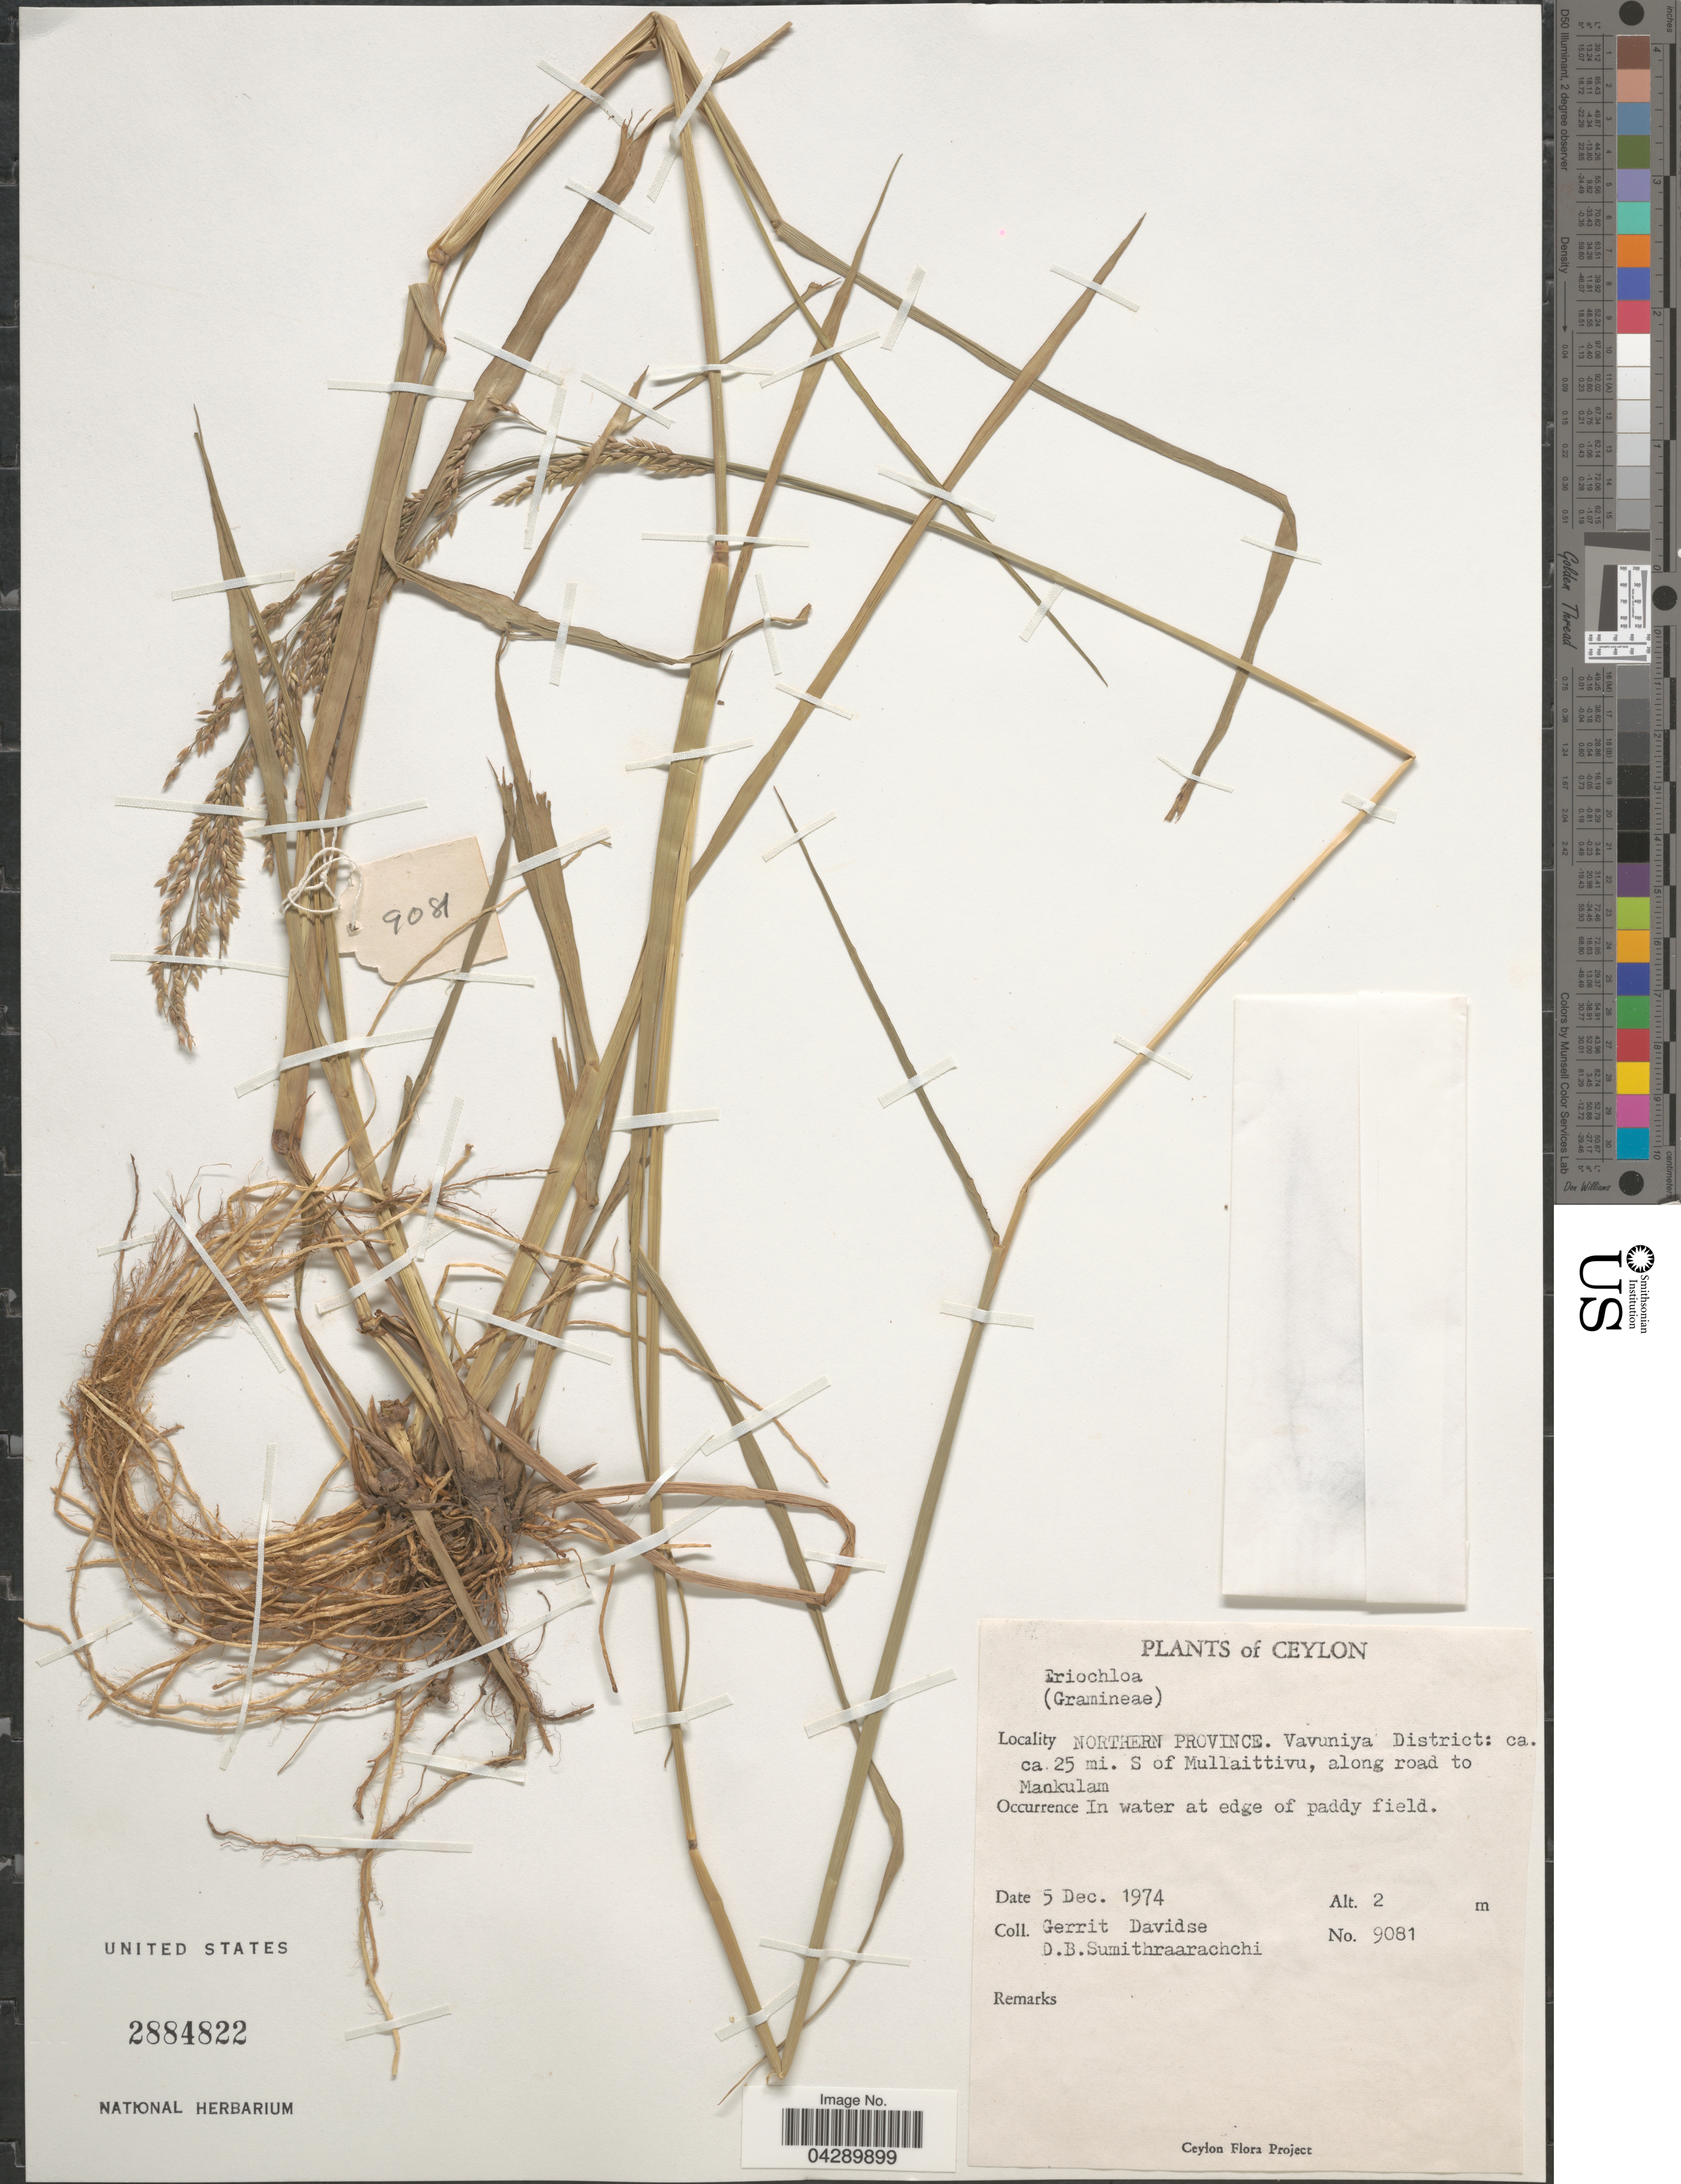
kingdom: Plantae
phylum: Tracheophyta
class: Liliopsida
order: Poales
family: Poaceae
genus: Eriochloa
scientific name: Eriochloa sp.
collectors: G. Davidse & D. B. Sumithraarachchi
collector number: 9081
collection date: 1974-12-05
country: Sri Lanka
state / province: Northern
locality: Ceylon. Vavuniya District: ca. 25 mi. S. of Mullaittivu, along road to Mankulam. In water at edge of paddy field.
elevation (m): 2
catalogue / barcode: US 2884882